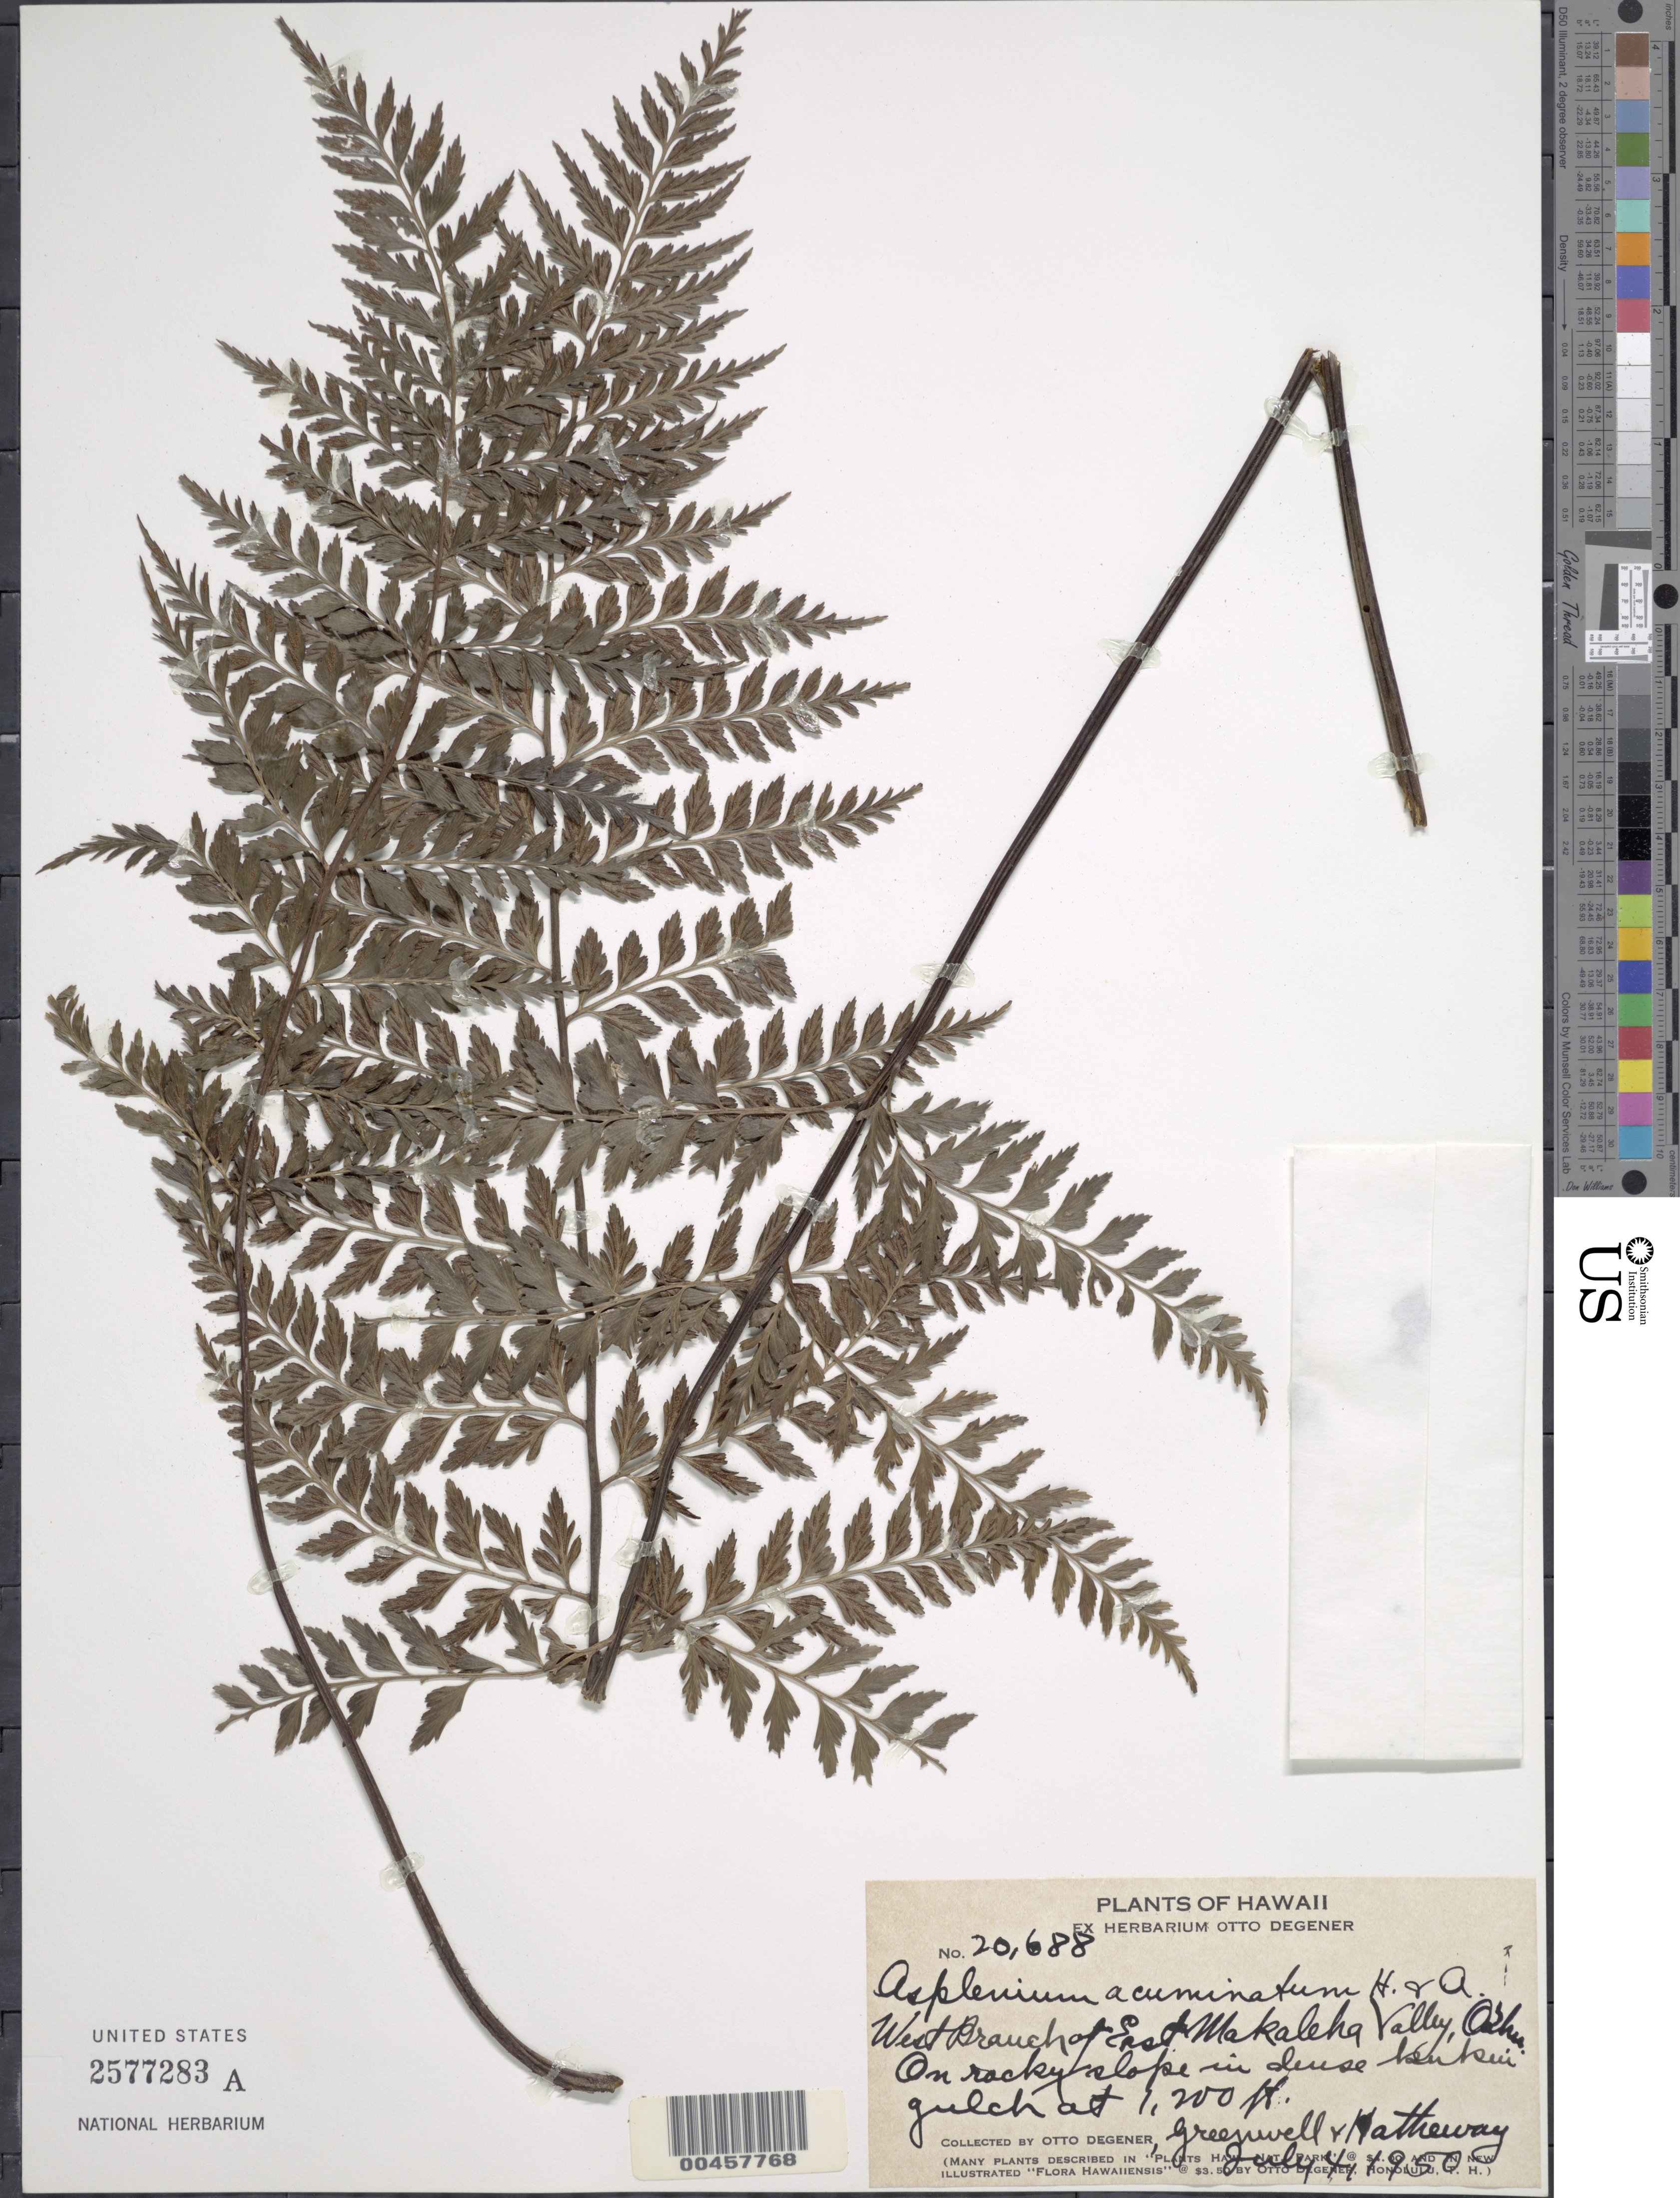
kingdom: Plantae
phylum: Tracheophyta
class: Polypodiopsida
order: Polypodiales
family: Aspleniaceae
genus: Asplenium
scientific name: Asplenium adiantum-nigrum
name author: L.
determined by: Wagner, W. L., (BOT), Smithsonian Institution - National Museum of Natural History (UNITED STATES)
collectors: O. Degener, -. Greenwell & -- Hatheway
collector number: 20688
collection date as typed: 4 Jul 1950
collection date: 1950-07-04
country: United States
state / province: Hawaii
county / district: Honolulu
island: Oahu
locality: West Branch of East Makaleha Valley, Oahu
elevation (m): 366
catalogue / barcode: US 2577283A